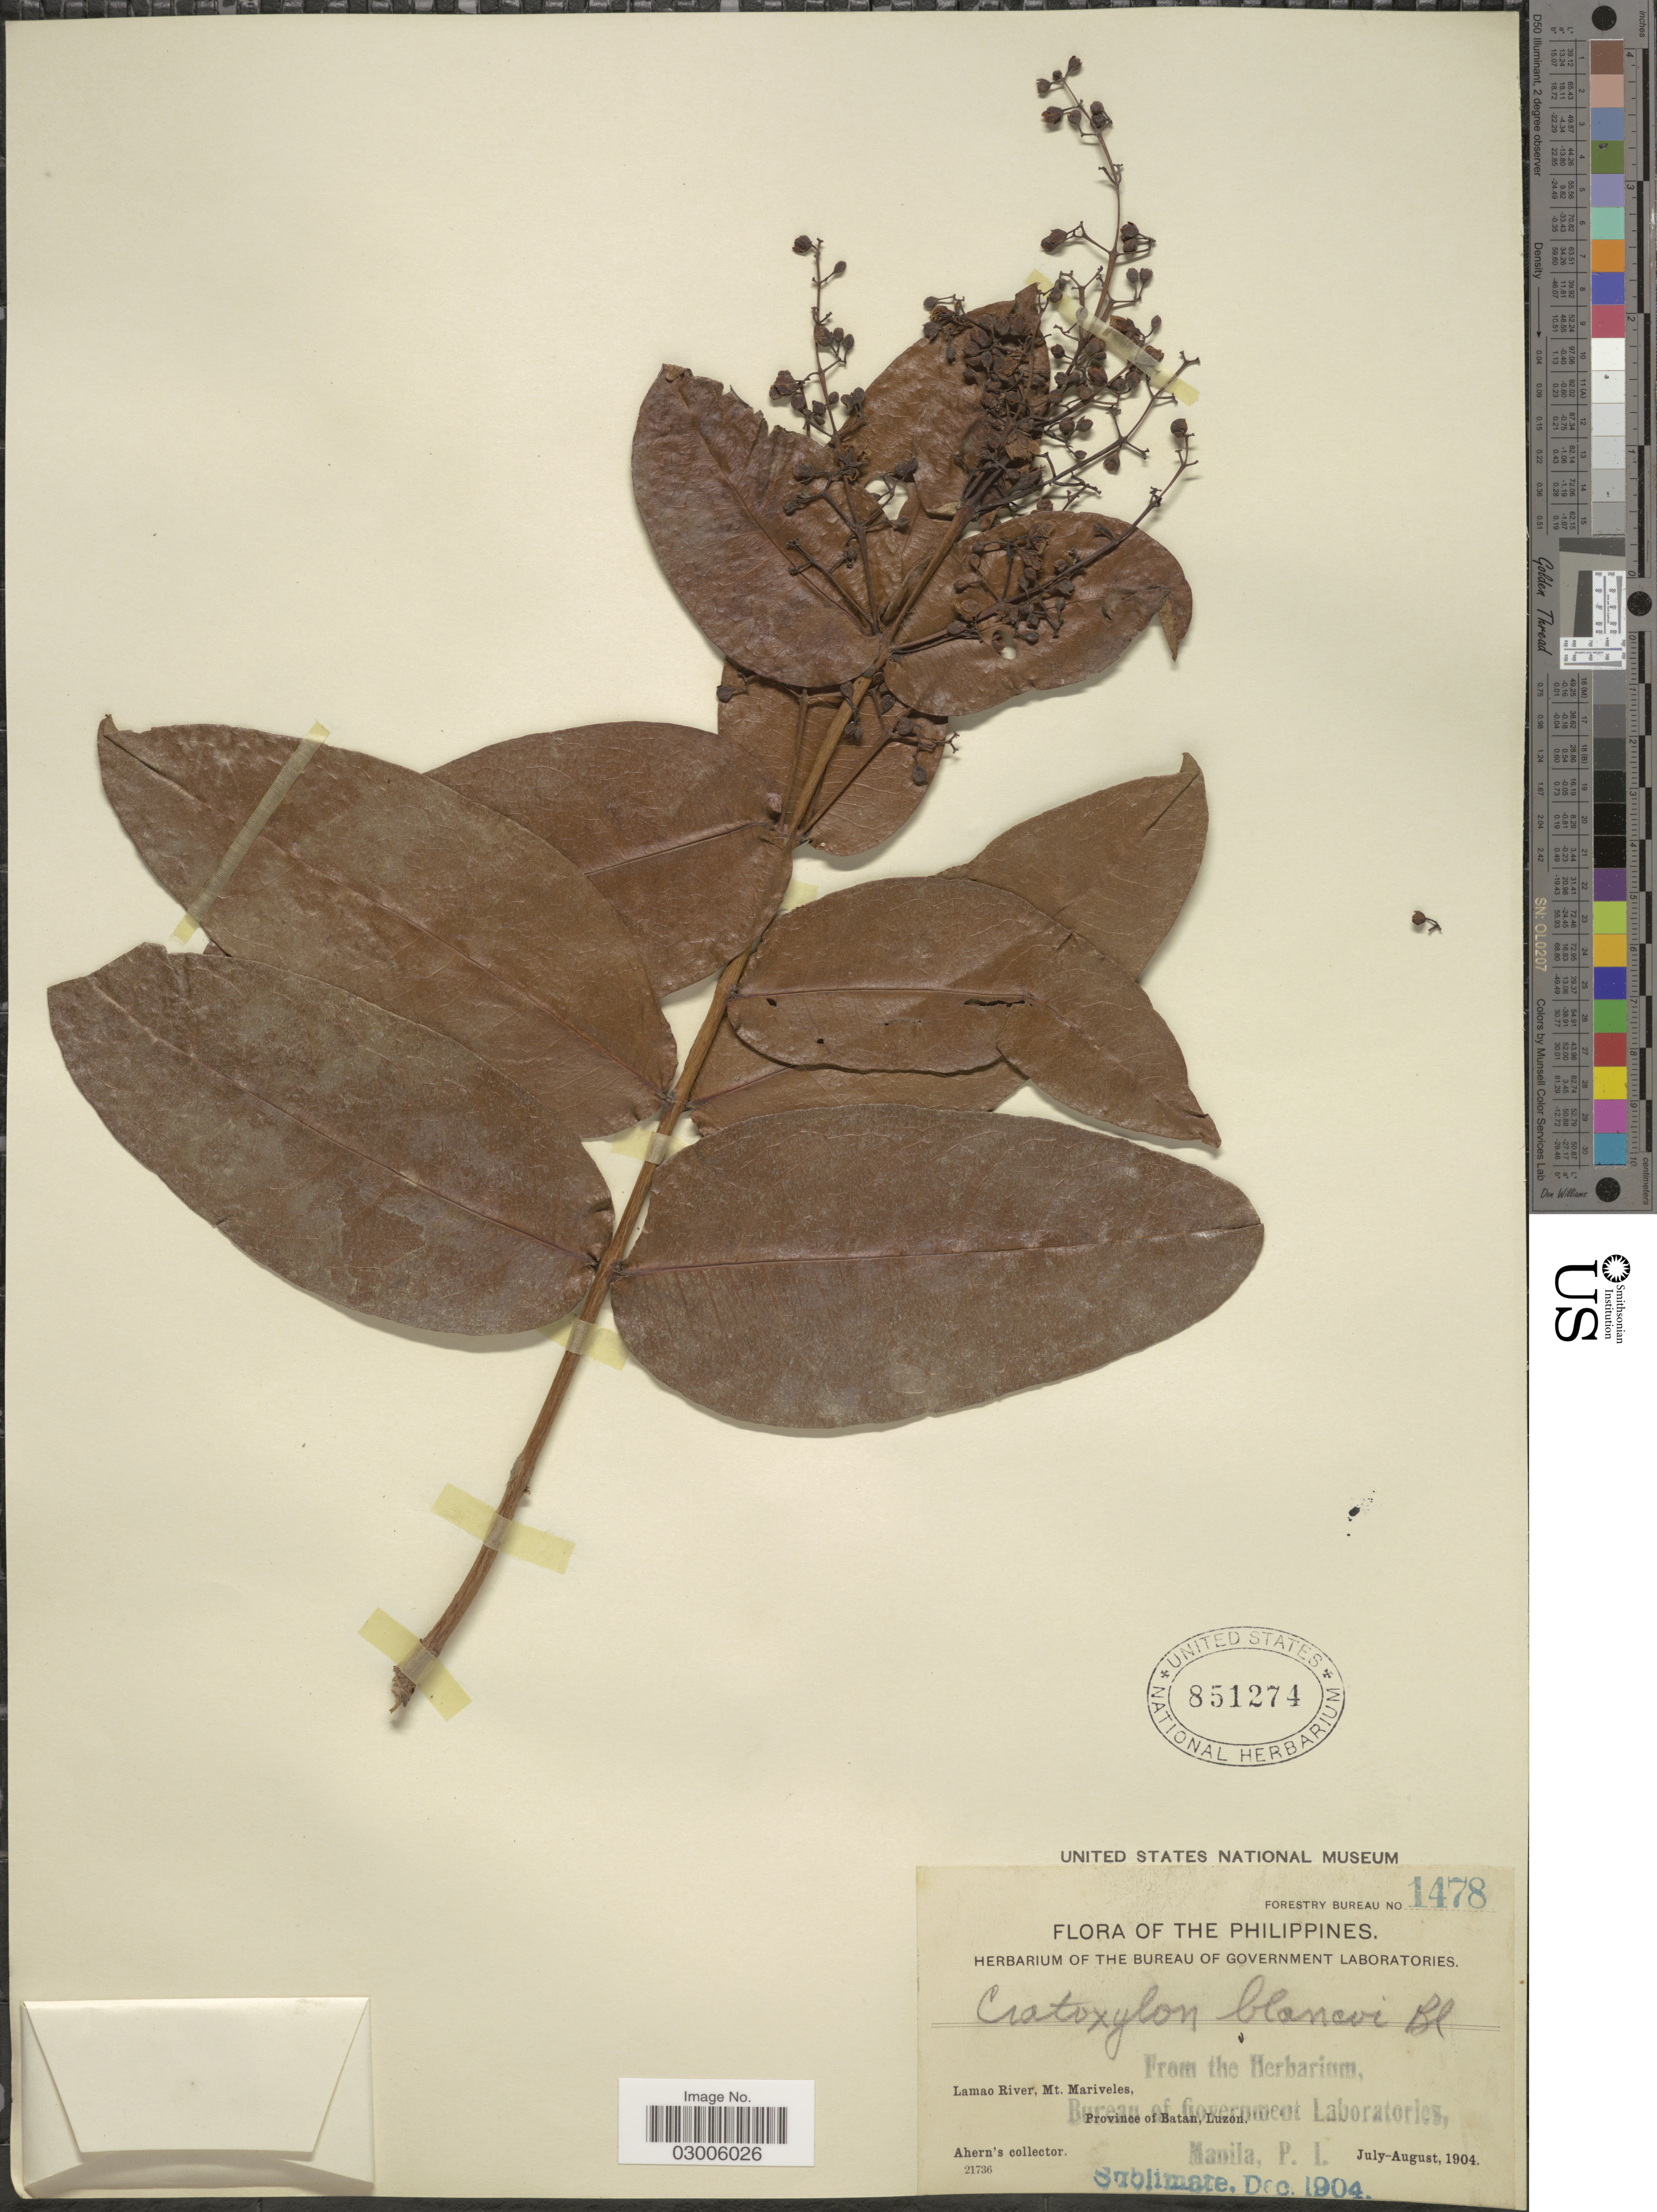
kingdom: Plantae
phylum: Tracheophyta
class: Magnoliopsida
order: Malpighiales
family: Hypericaceae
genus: Cratoxylum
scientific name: Cratoxylum blancoi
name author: Blume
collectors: Ahern's collector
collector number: Forestry Bureau 1478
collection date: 1904-07/1904-08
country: Philippines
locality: Lamao River, Mt. Mariveles, Province of Batan, Luzon.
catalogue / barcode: US 851274